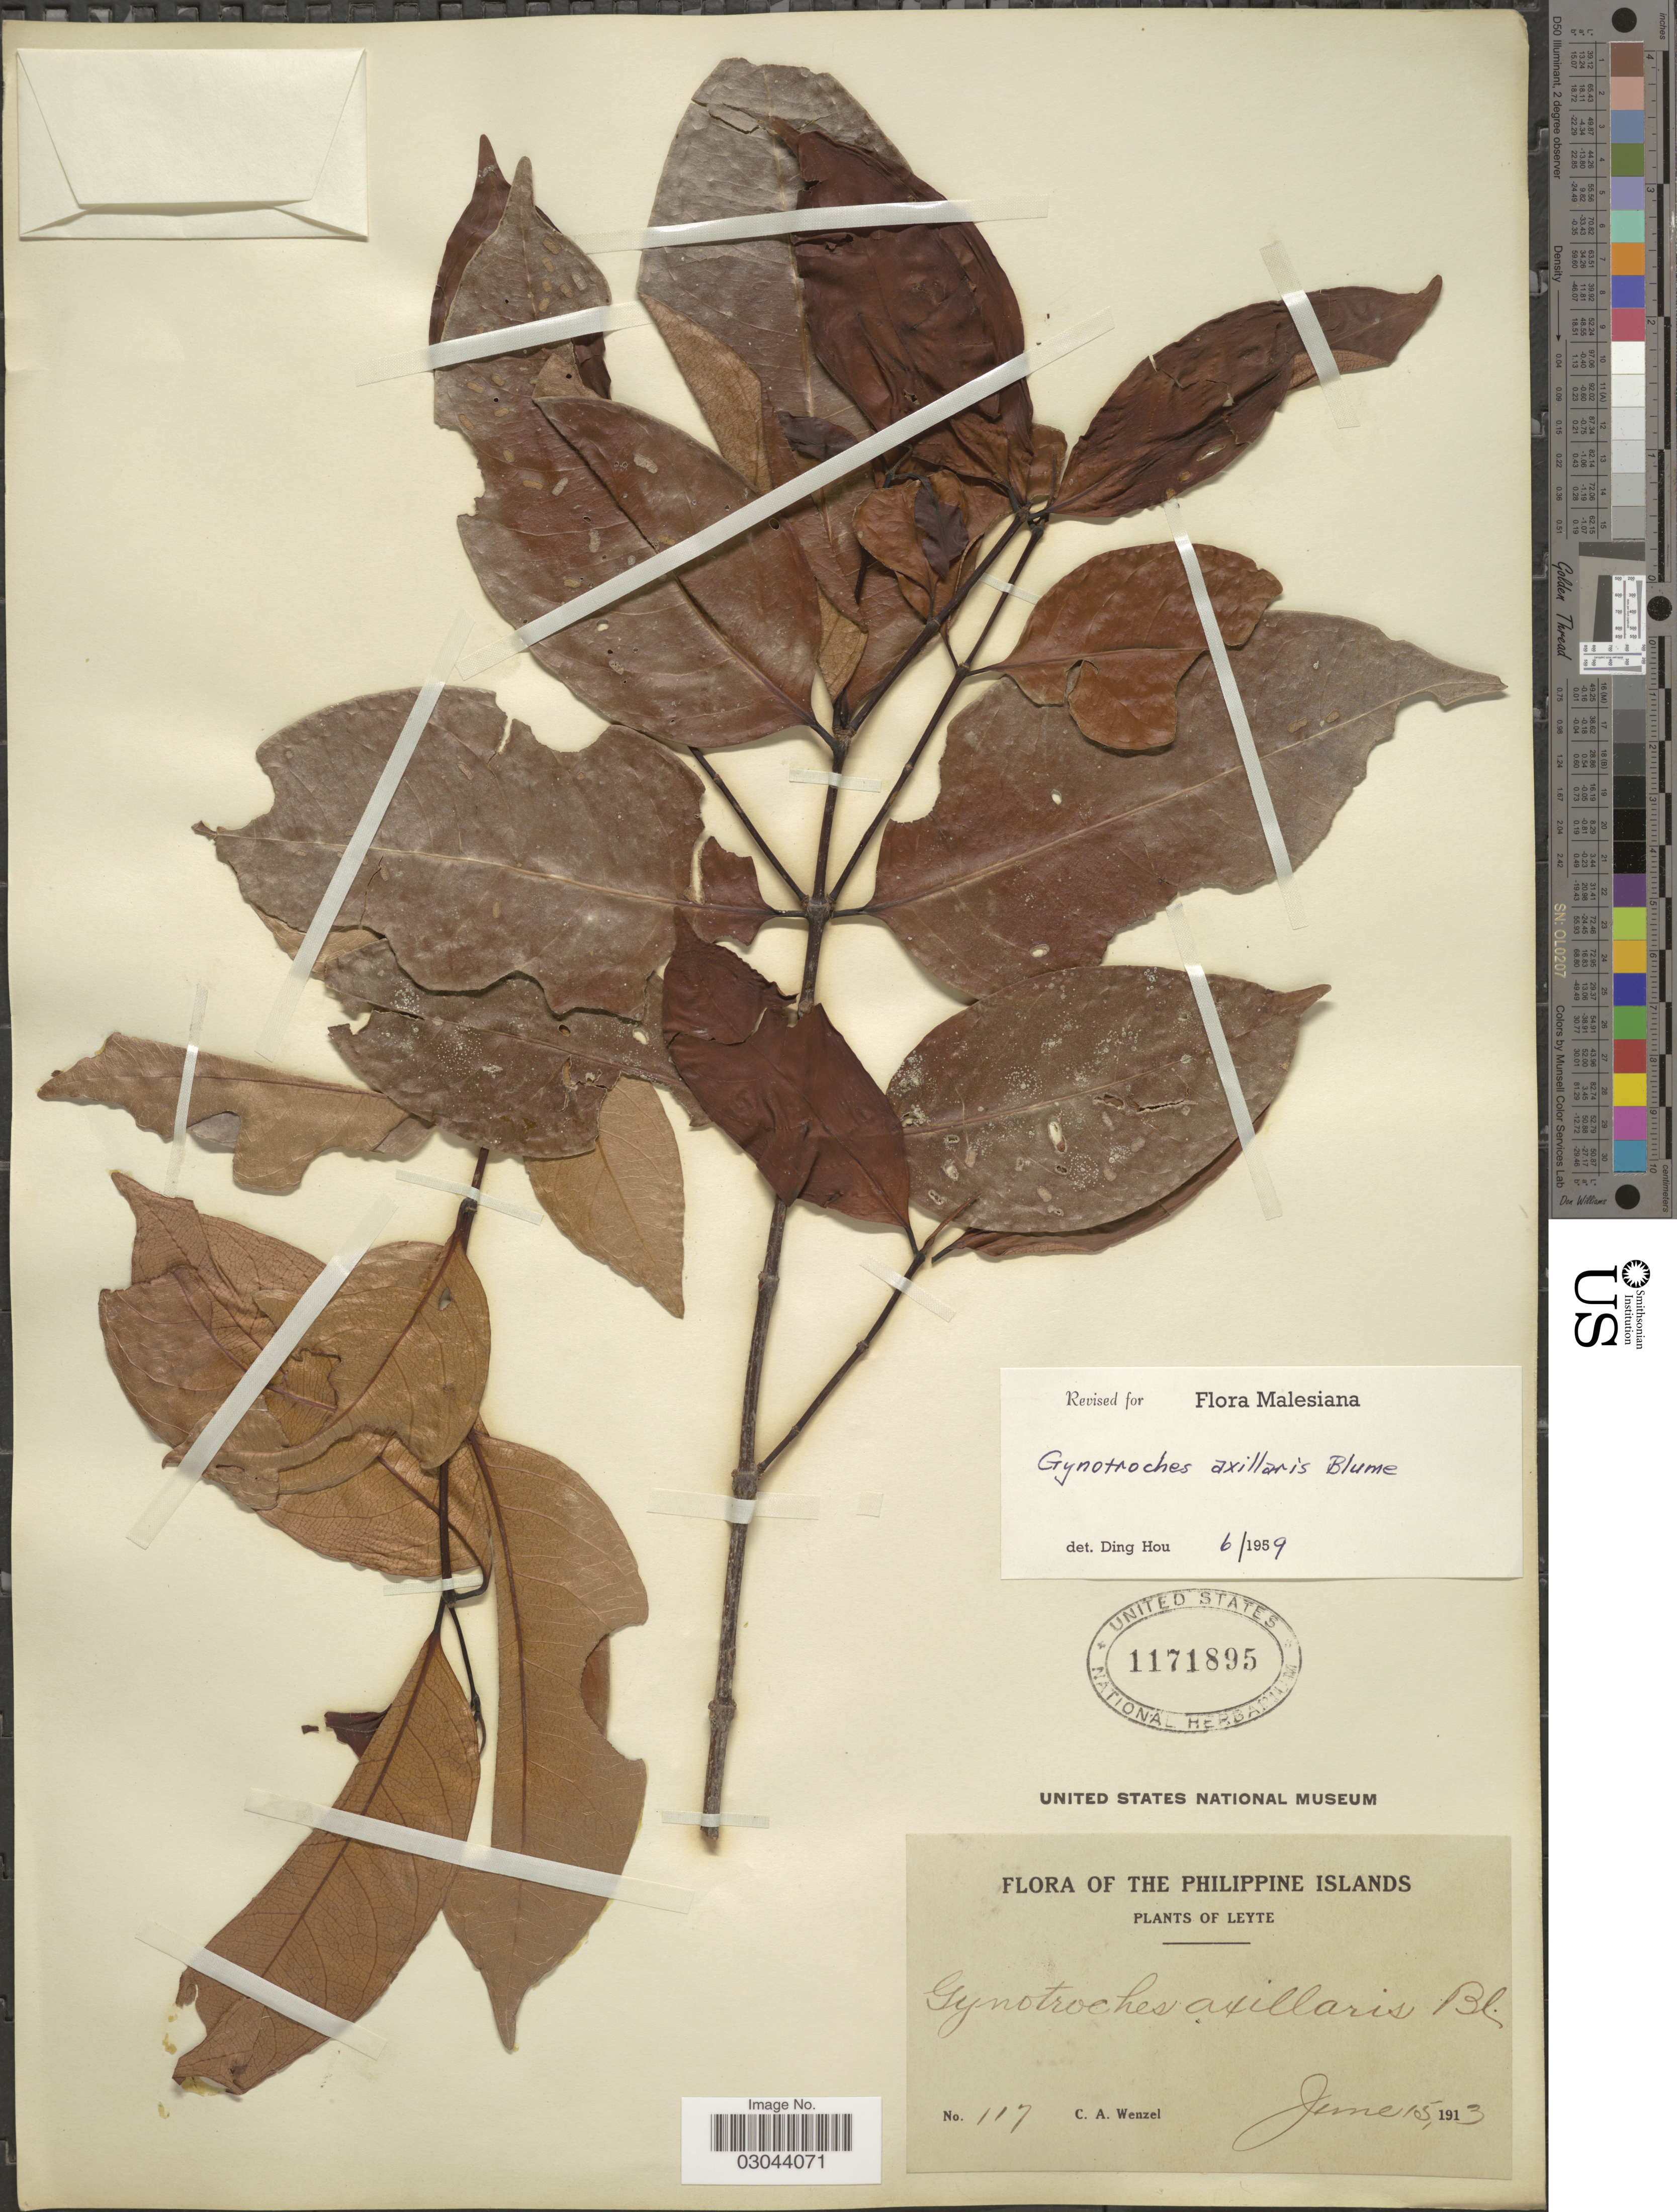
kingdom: Plantae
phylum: Tracheophyta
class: Magnoliopsida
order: Malpighiales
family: Rhizophoraceae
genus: Gynotroches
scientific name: Gynotroches axillaris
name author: Blume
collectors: C. Wenzel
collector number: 117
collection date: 1913-06-15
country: Philippines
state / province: Eastern Visayas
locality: Leyte.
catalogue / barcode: US 1171895